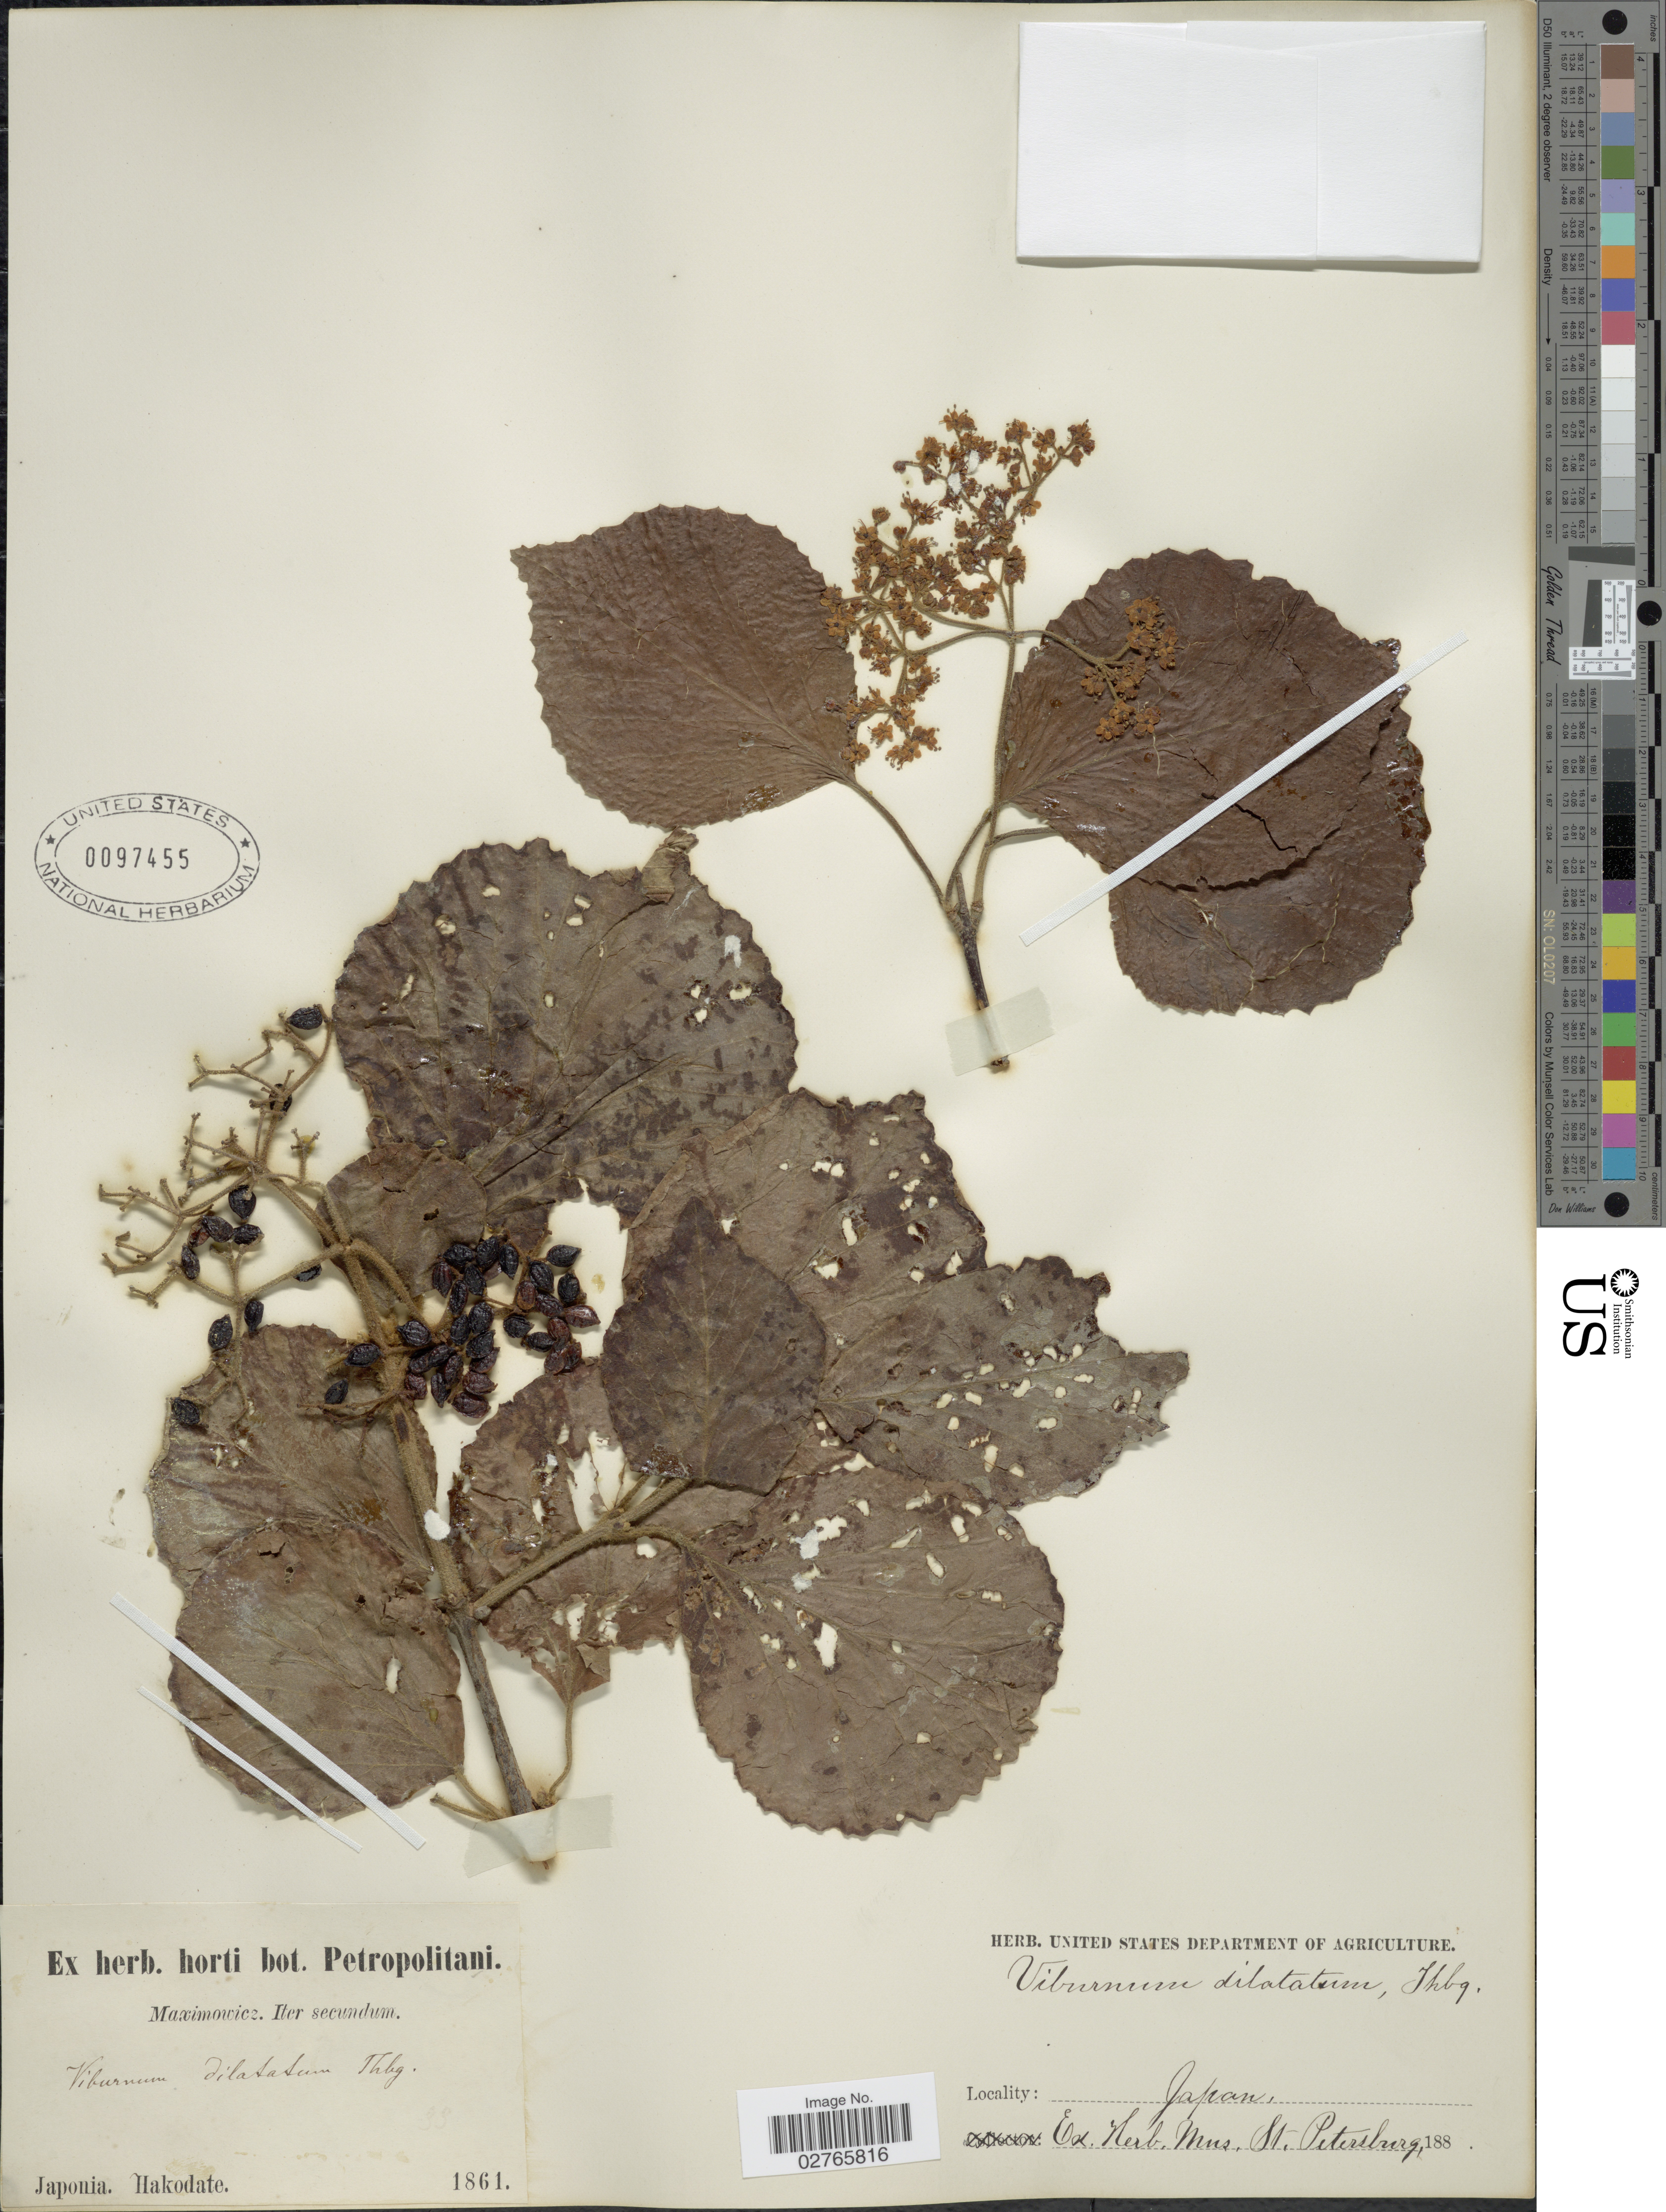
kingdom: Plantae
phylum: Tracheophyta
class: Magnoliopsida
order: Dipsacales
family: Viburnaceae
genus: Viburnum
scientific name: Viburnum dilatatum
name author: Thunb.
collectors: Maximowicz, --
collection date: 1861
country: Japan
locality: Japonia. Hakodate.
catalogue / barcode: US 97455